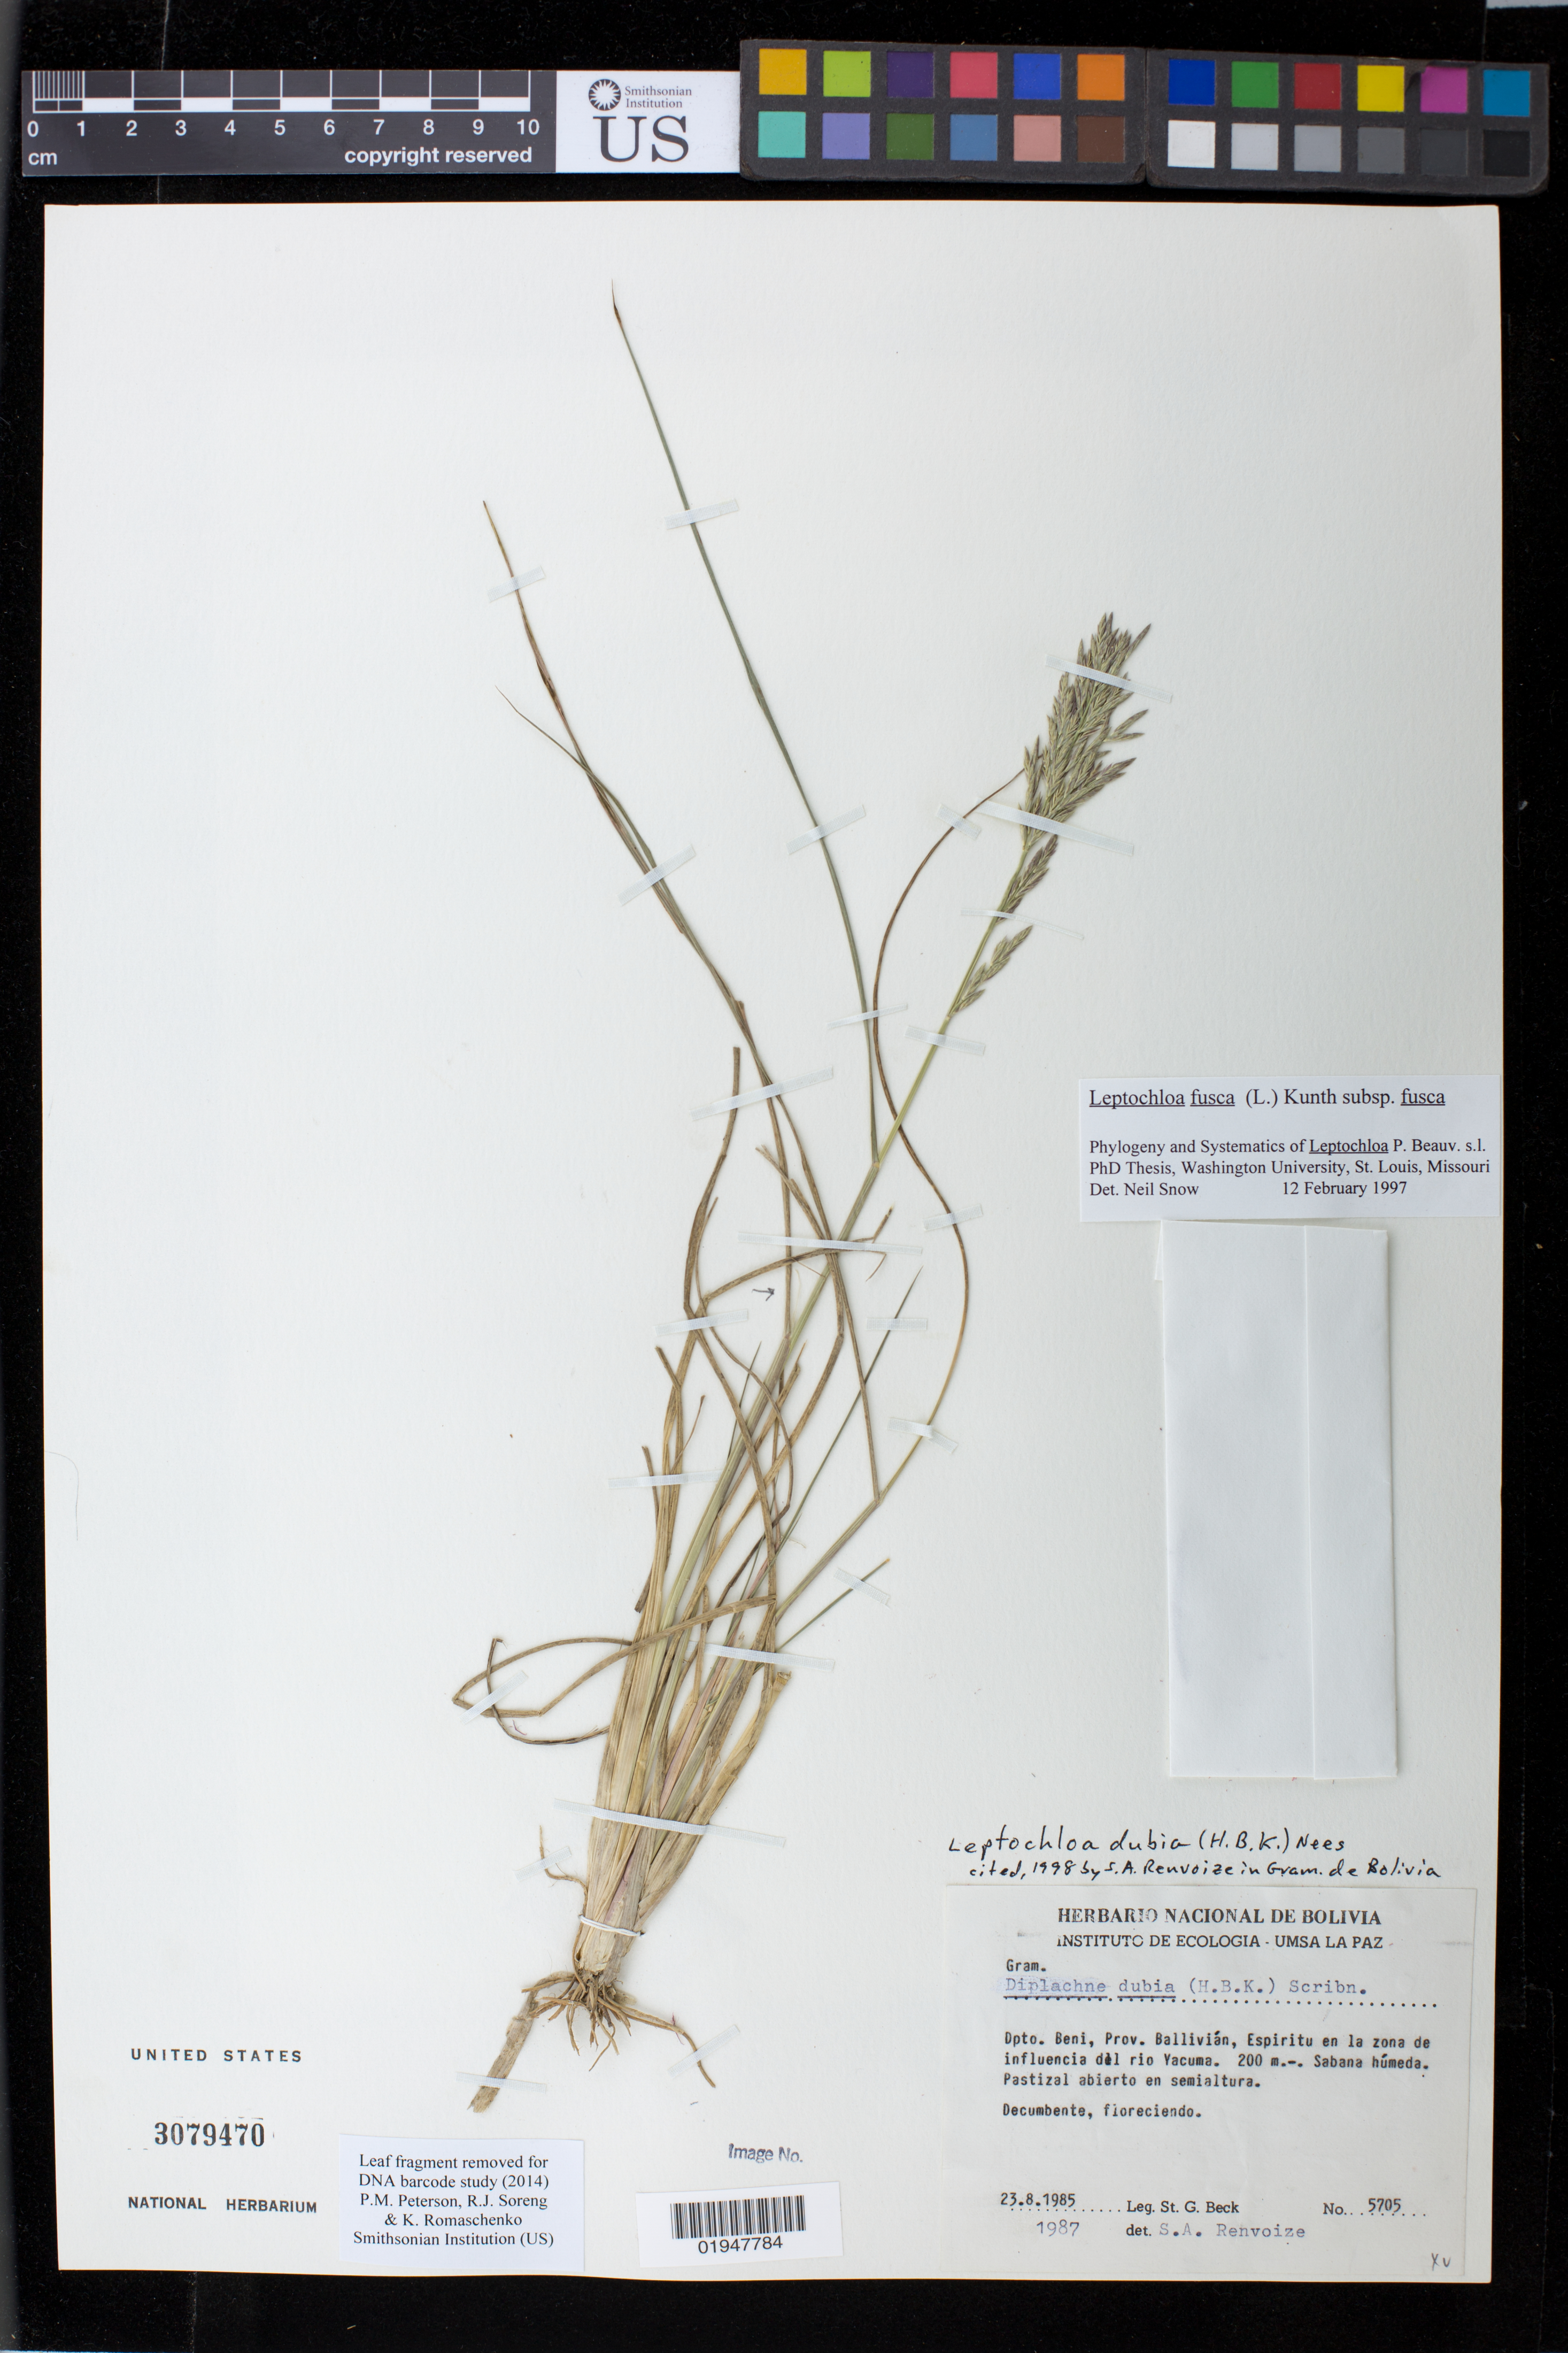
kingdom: Plantae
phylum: Tracheophyta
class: Liliopsida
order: Poales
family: Poaceae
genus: Leptochloa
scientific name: Leptochloa fusca subsp. fusca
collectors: S. G. Beck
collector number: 5705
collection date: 1985-08-23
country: Bolivia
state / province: Beni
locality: Dpto. Beni, Ballivián, Espiritu en la zona de influencia del rio Yacuma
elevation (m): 200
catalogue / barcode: US 3079470